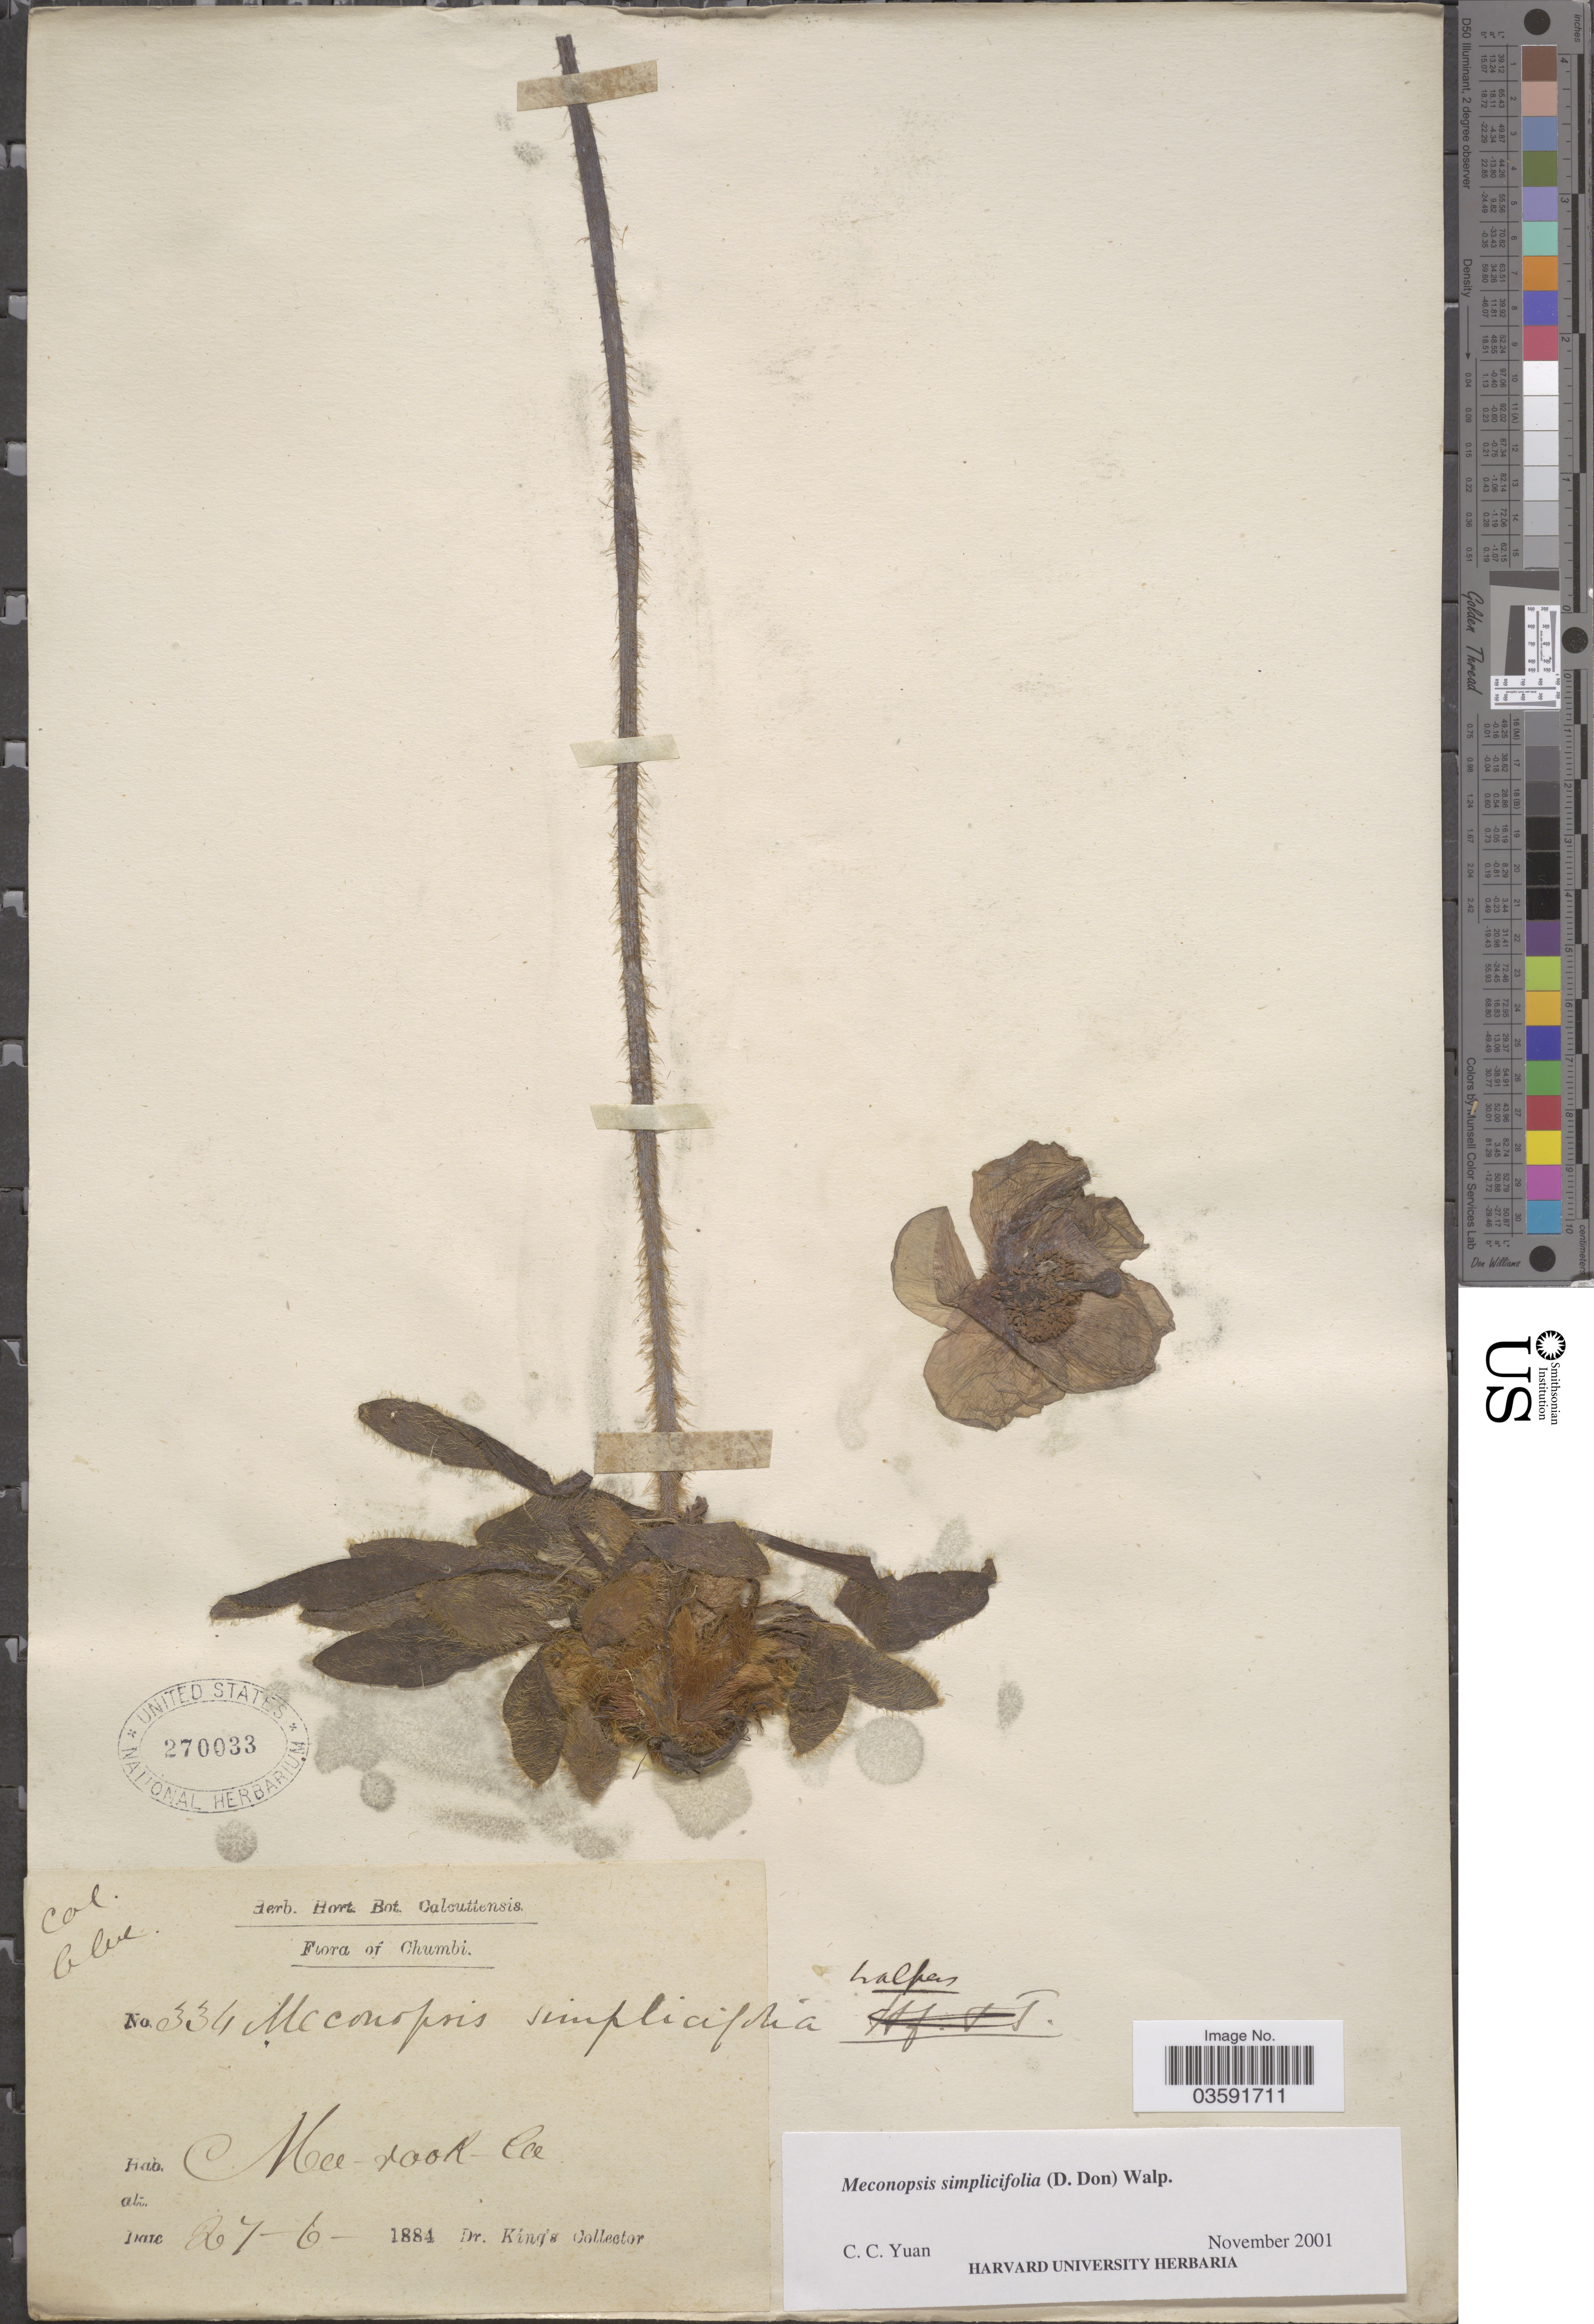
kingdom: Plantae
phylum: Tracheophyta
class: Magnoliopsida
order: Ranunculales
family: Papaveraceae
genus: Meconopsis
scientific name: Meconopsis simplicifolia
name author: (D. Don) Walp.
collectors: Dr. King's collector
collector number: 334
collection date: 1884-06-27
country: China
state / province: Xizang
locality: Chumbi.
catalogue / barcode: US 270033